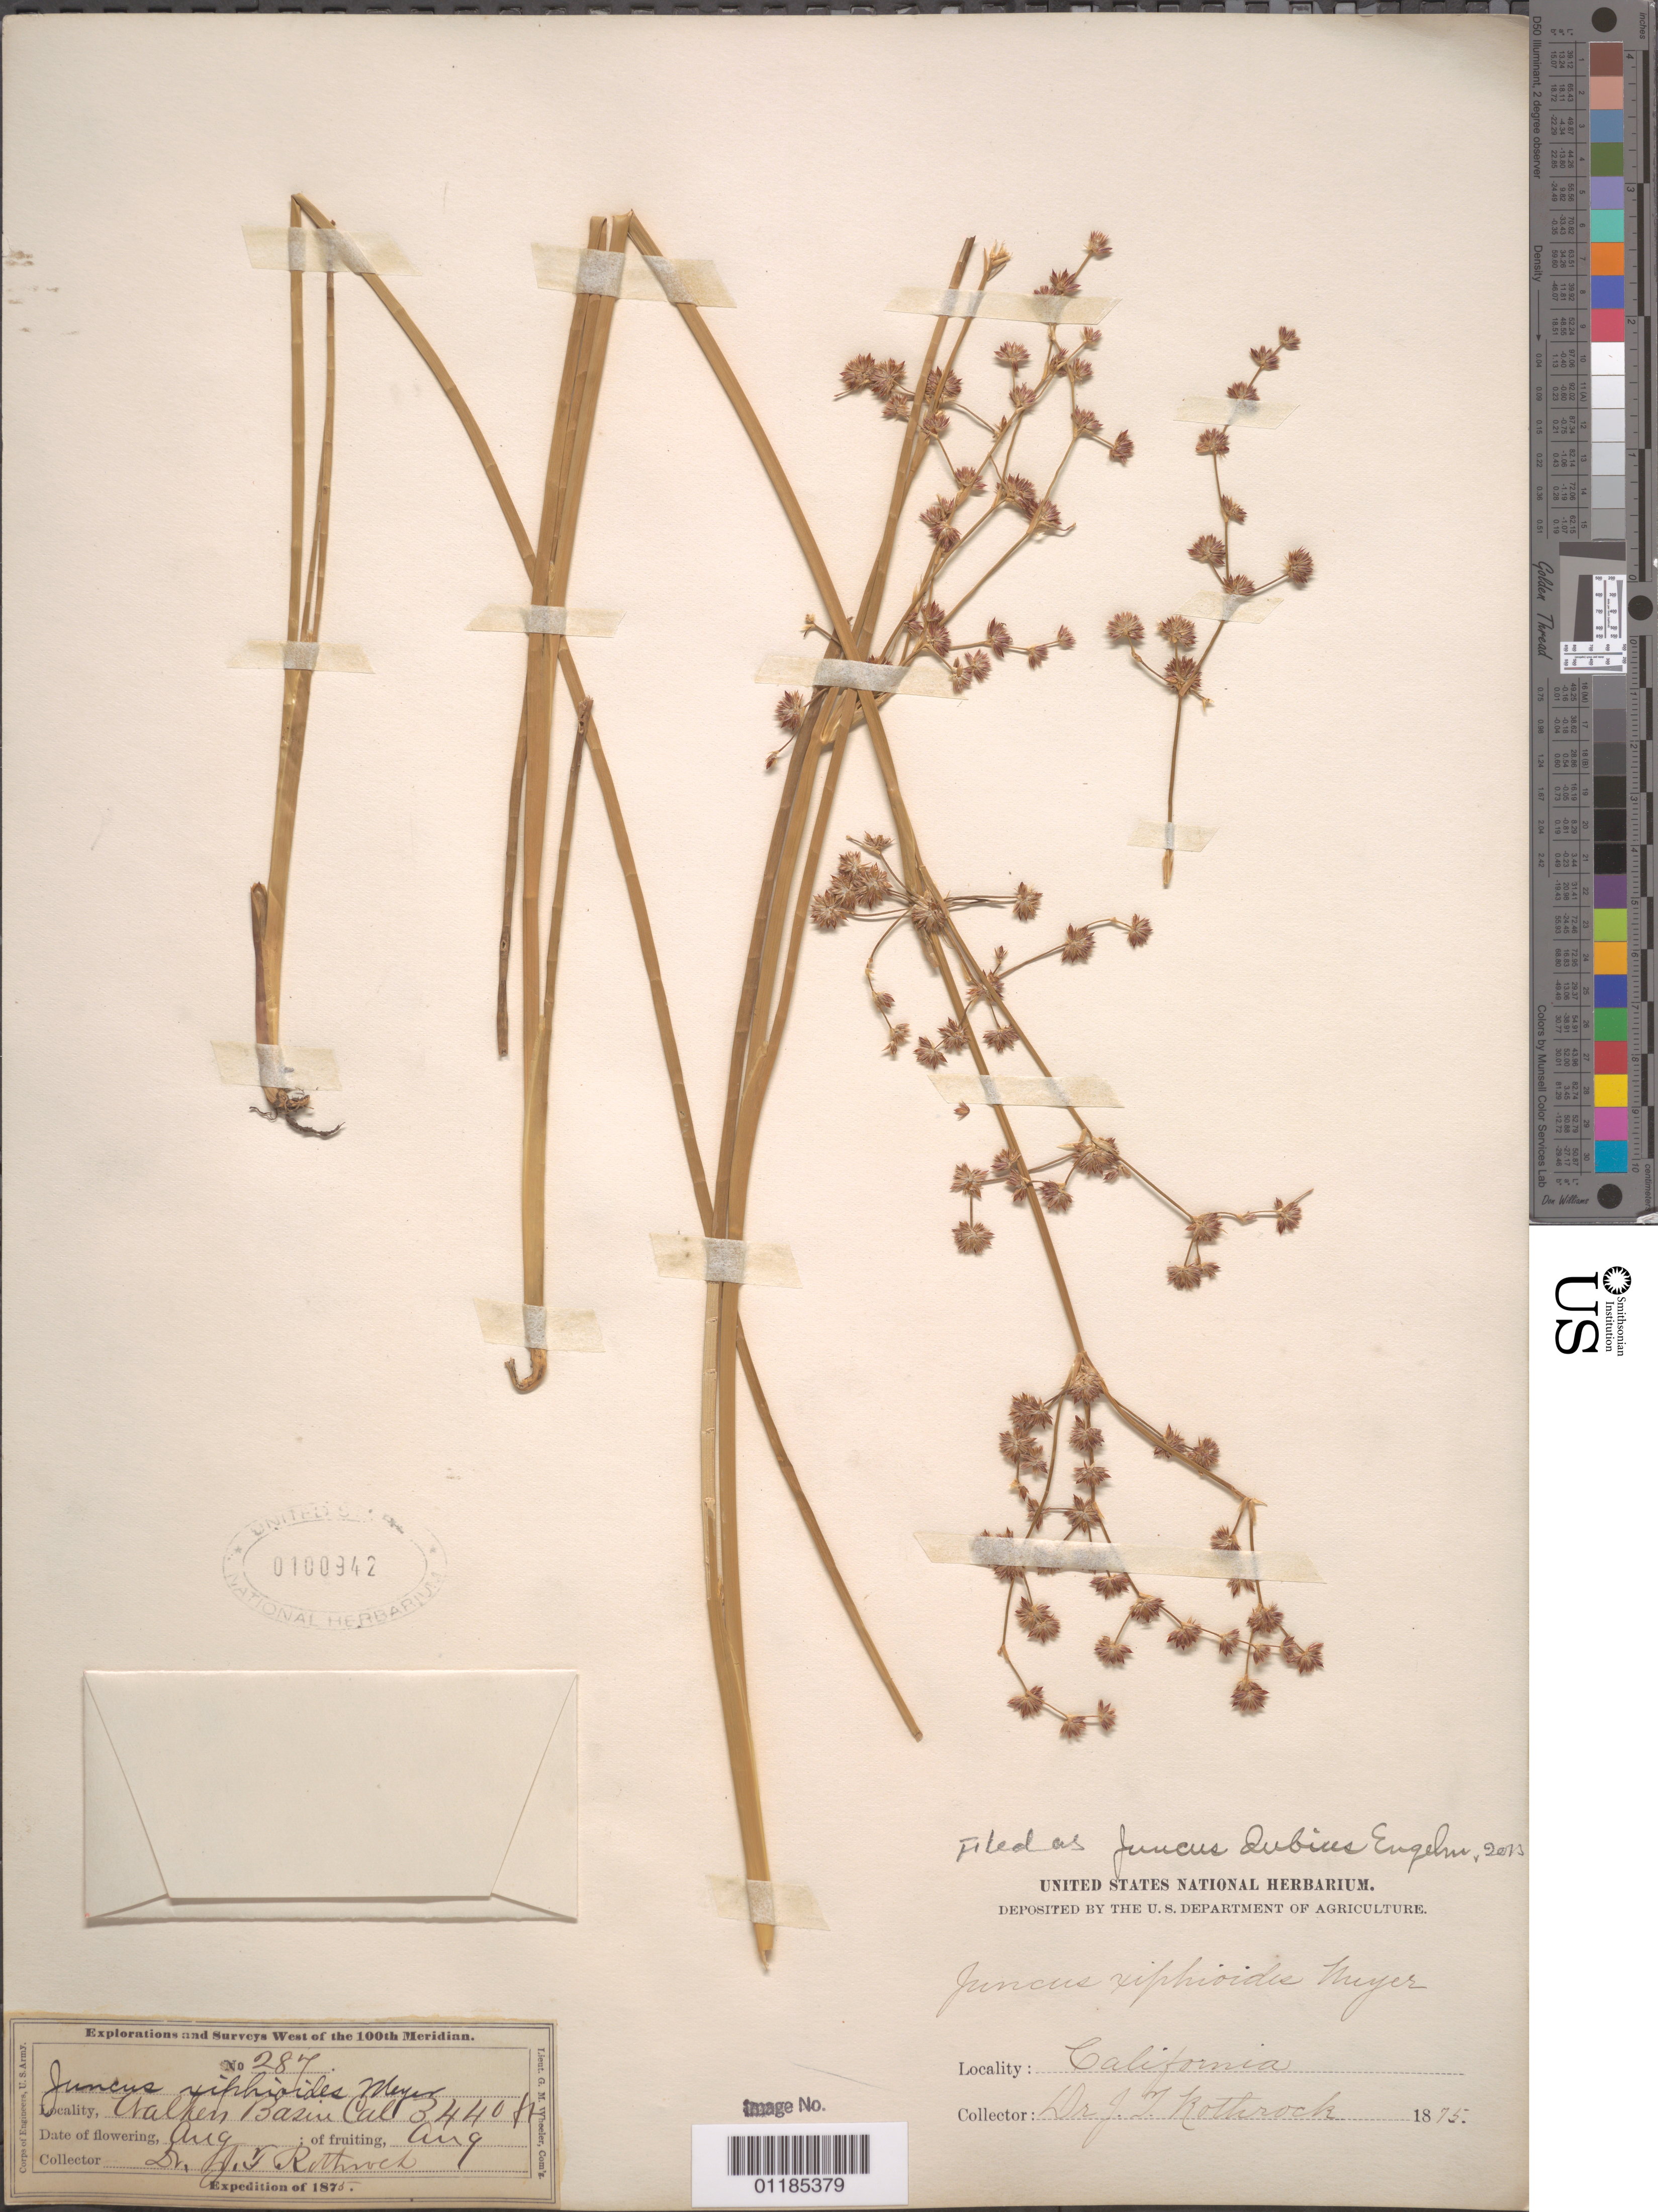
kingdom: Plantae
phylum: Tracheophyta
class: Liliopsida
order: Poales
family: Juncaceae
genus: Juncus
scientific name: Juncus dubius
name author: Engelm.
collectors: J. T. Rothrock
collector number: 287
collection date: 1875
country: United States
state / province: California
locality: Walker Basin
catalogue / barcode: US 100942